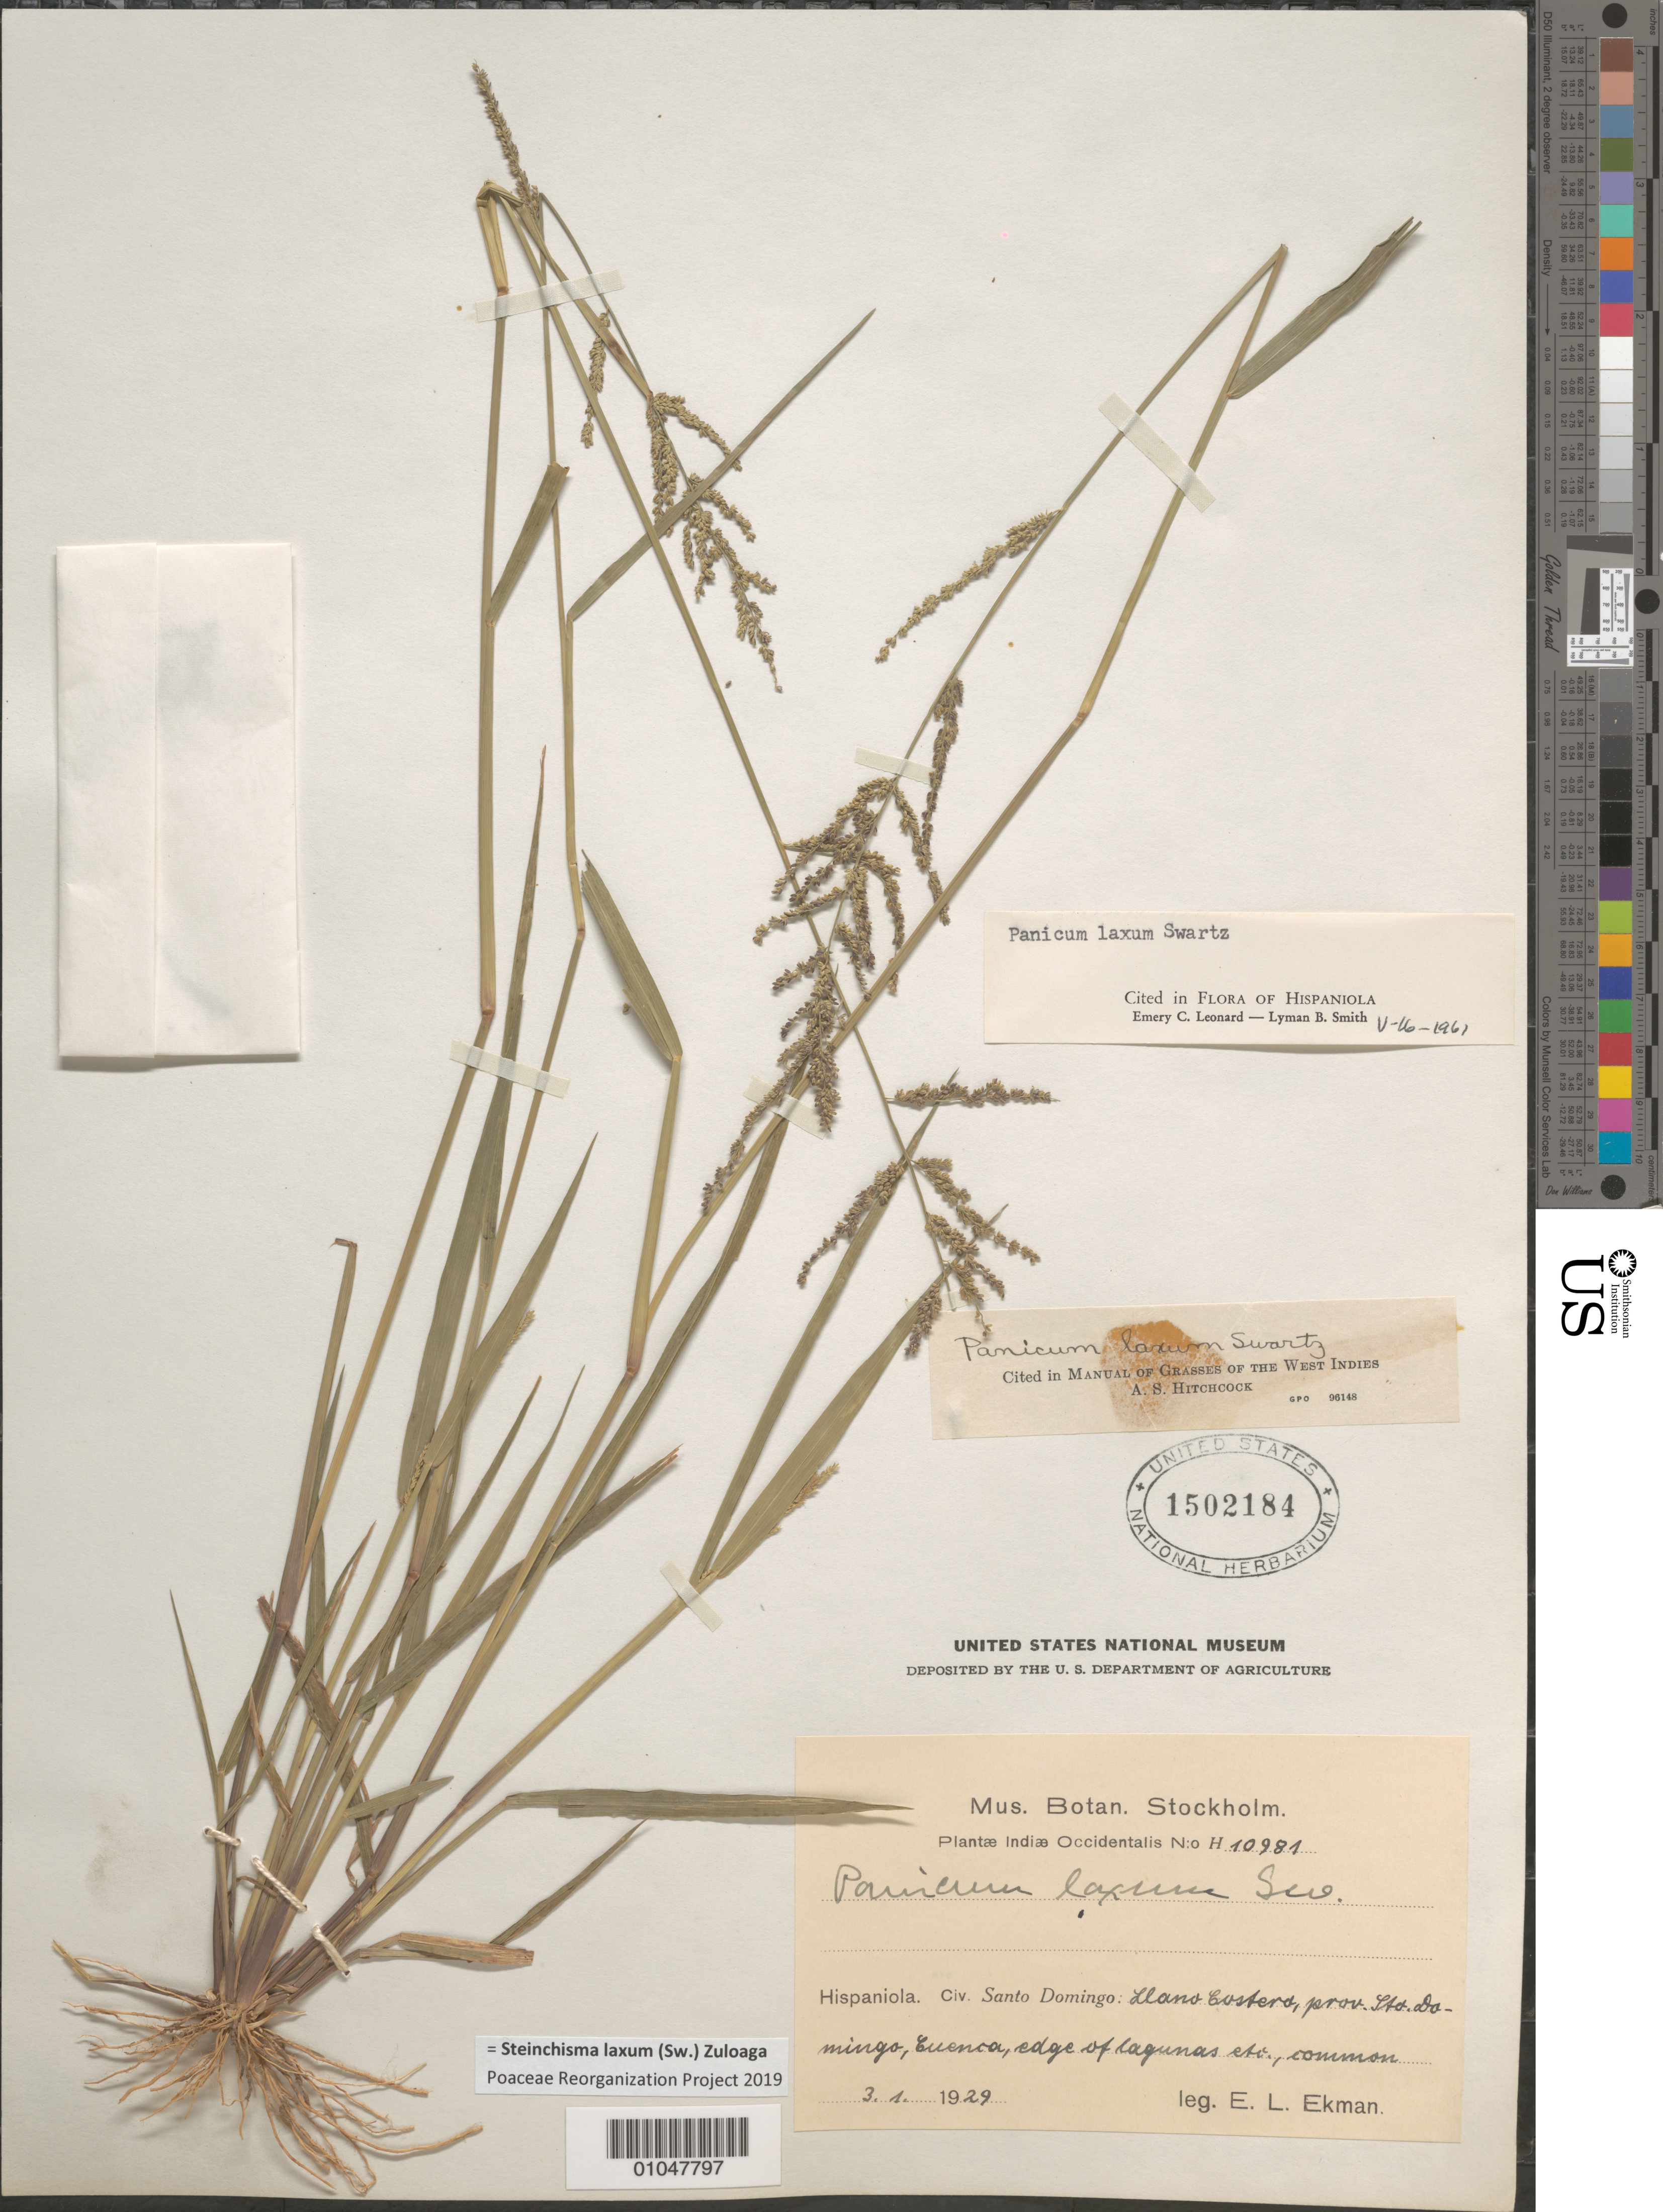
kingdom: Plantae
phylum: Tracheophyta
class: Liliopsida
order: Poales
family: Poaceae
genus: Panicum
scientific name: Panicum laxum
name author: Sw.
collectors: E. L. Ekman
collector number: H 10981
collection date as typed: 03 Jan 1929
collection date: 1929-01-03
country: Dominican Republic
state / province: Distrito Nacional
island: Hispaniola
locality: Llano Costero, Cuenca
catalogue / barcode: US 1502184